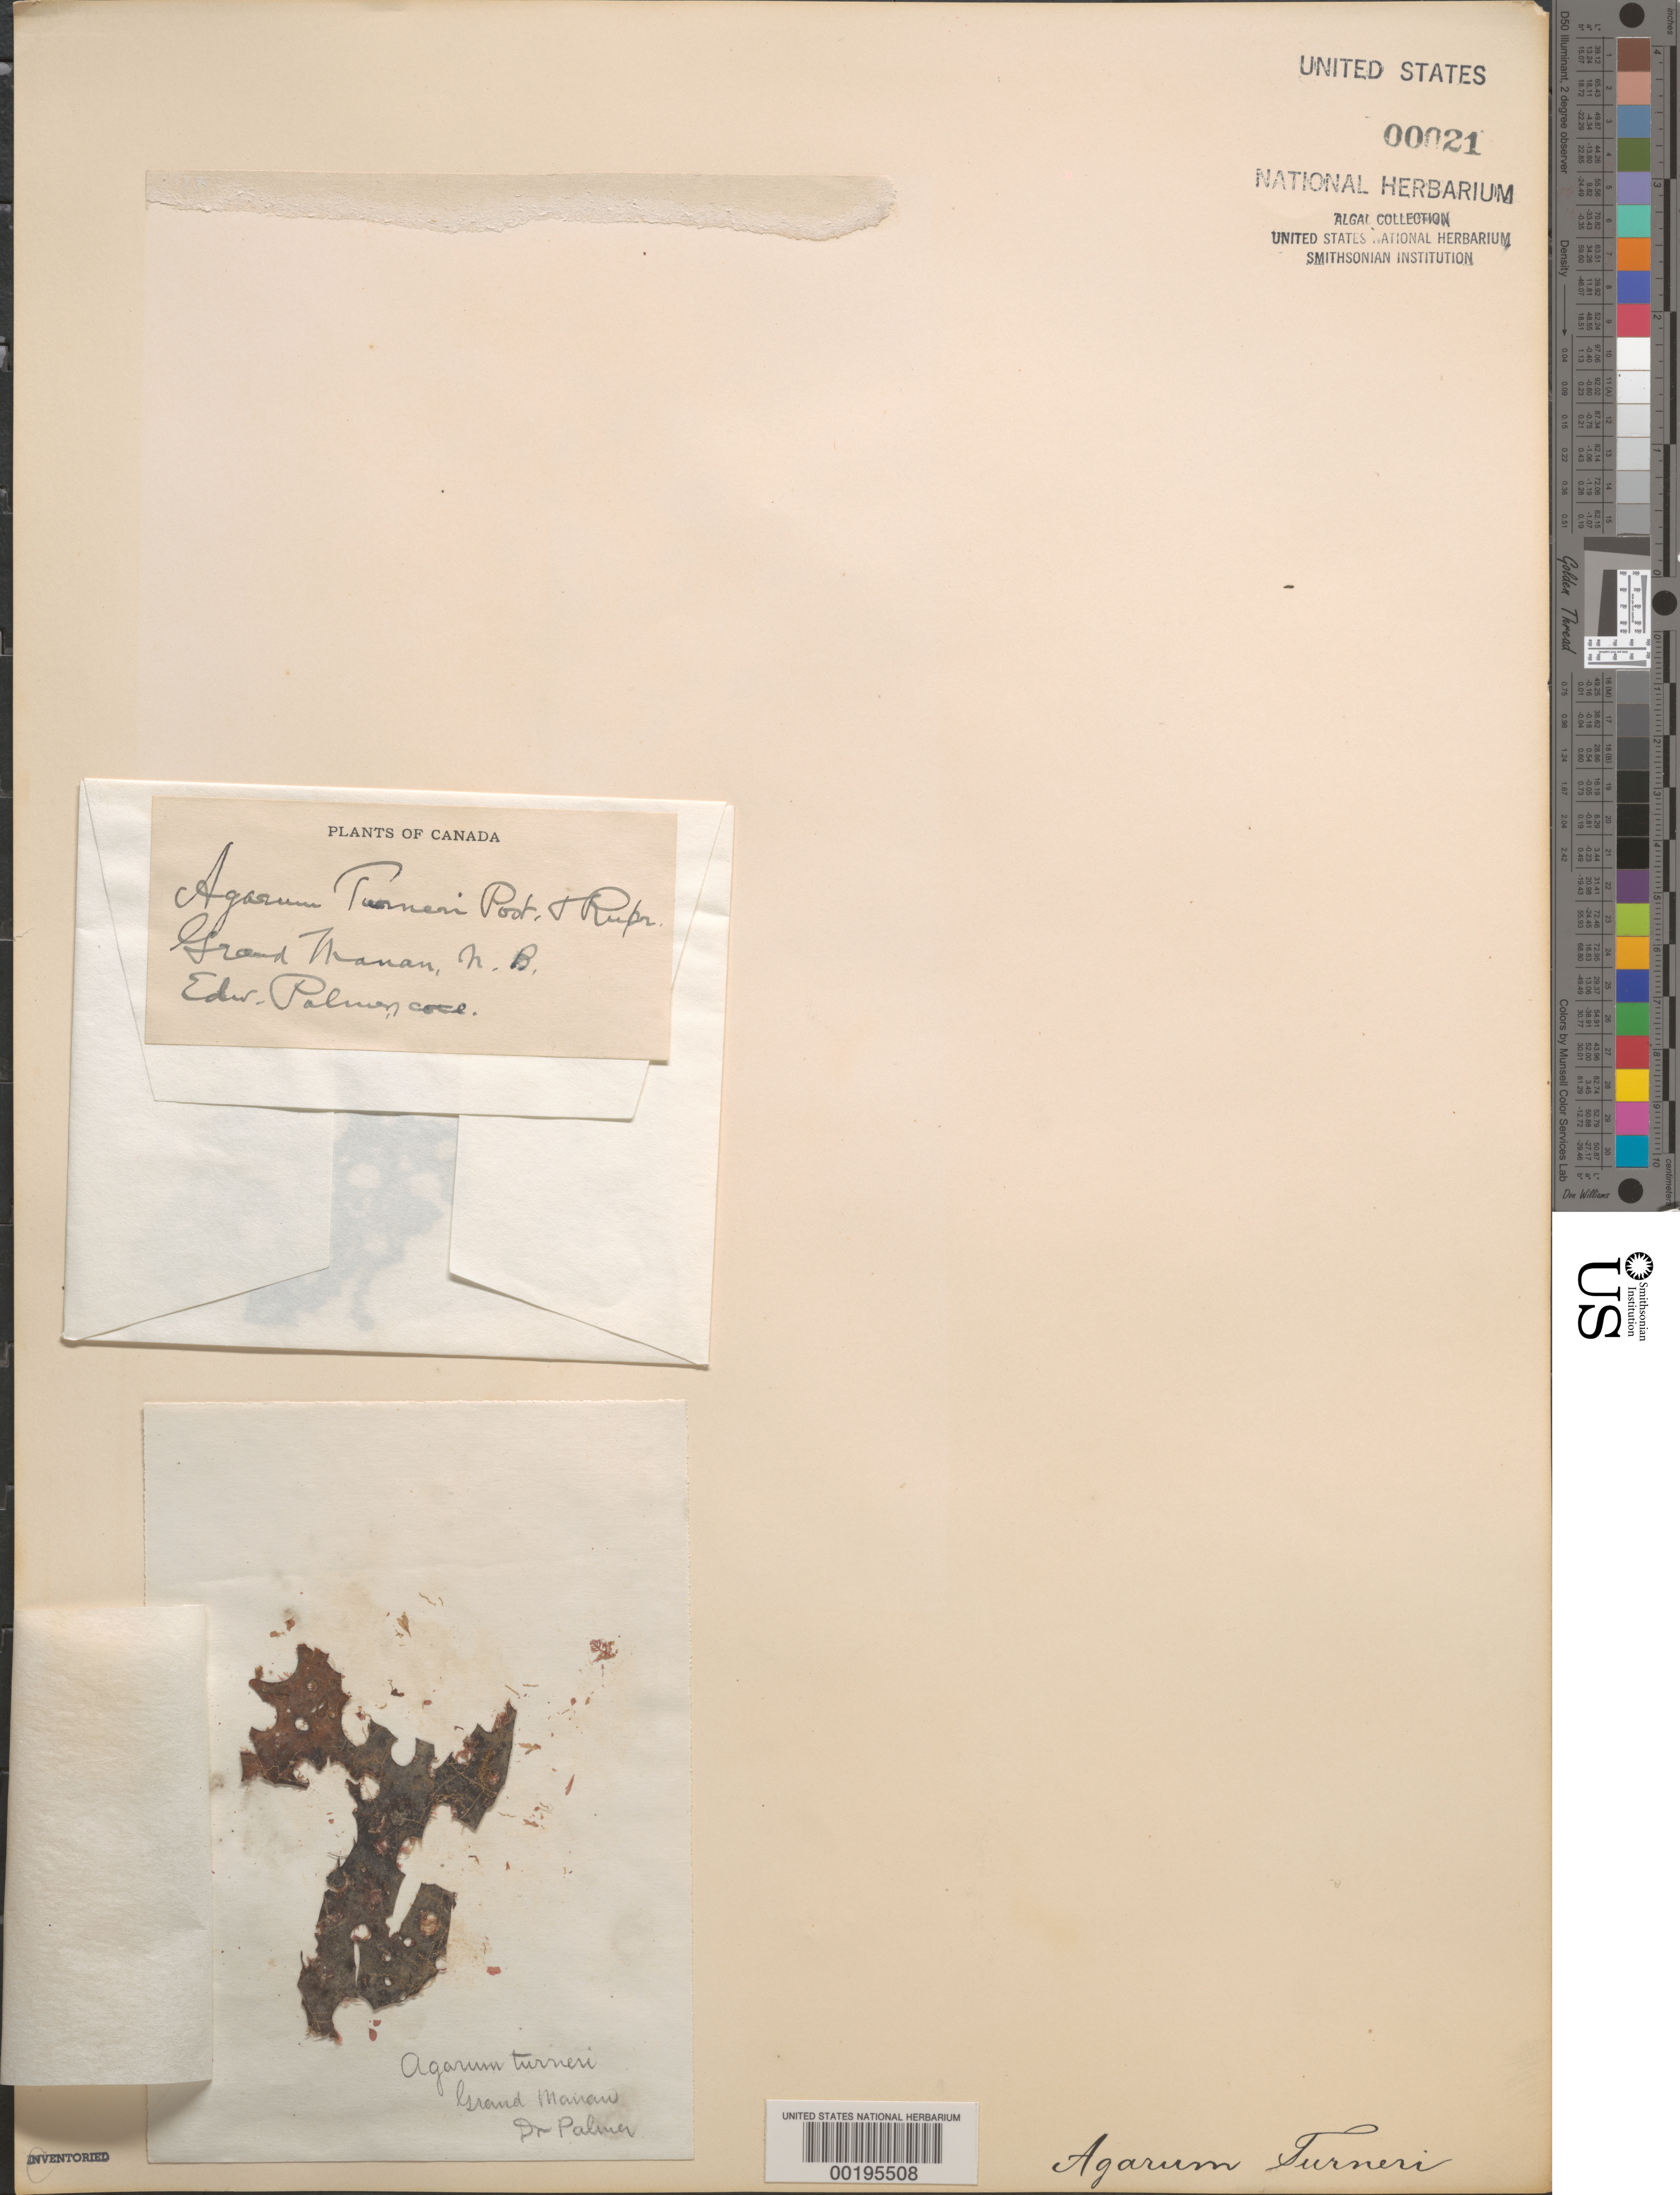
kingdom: Chromista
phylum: Ochrophyta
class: Phaeophyceae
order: Laminariales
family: Costariaceae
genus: Agarum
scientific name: Agarum clathratum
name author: Dumortier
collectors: E. Palmer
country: Canada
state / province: New Brunswick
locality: Grand manan island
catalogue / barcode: US 21